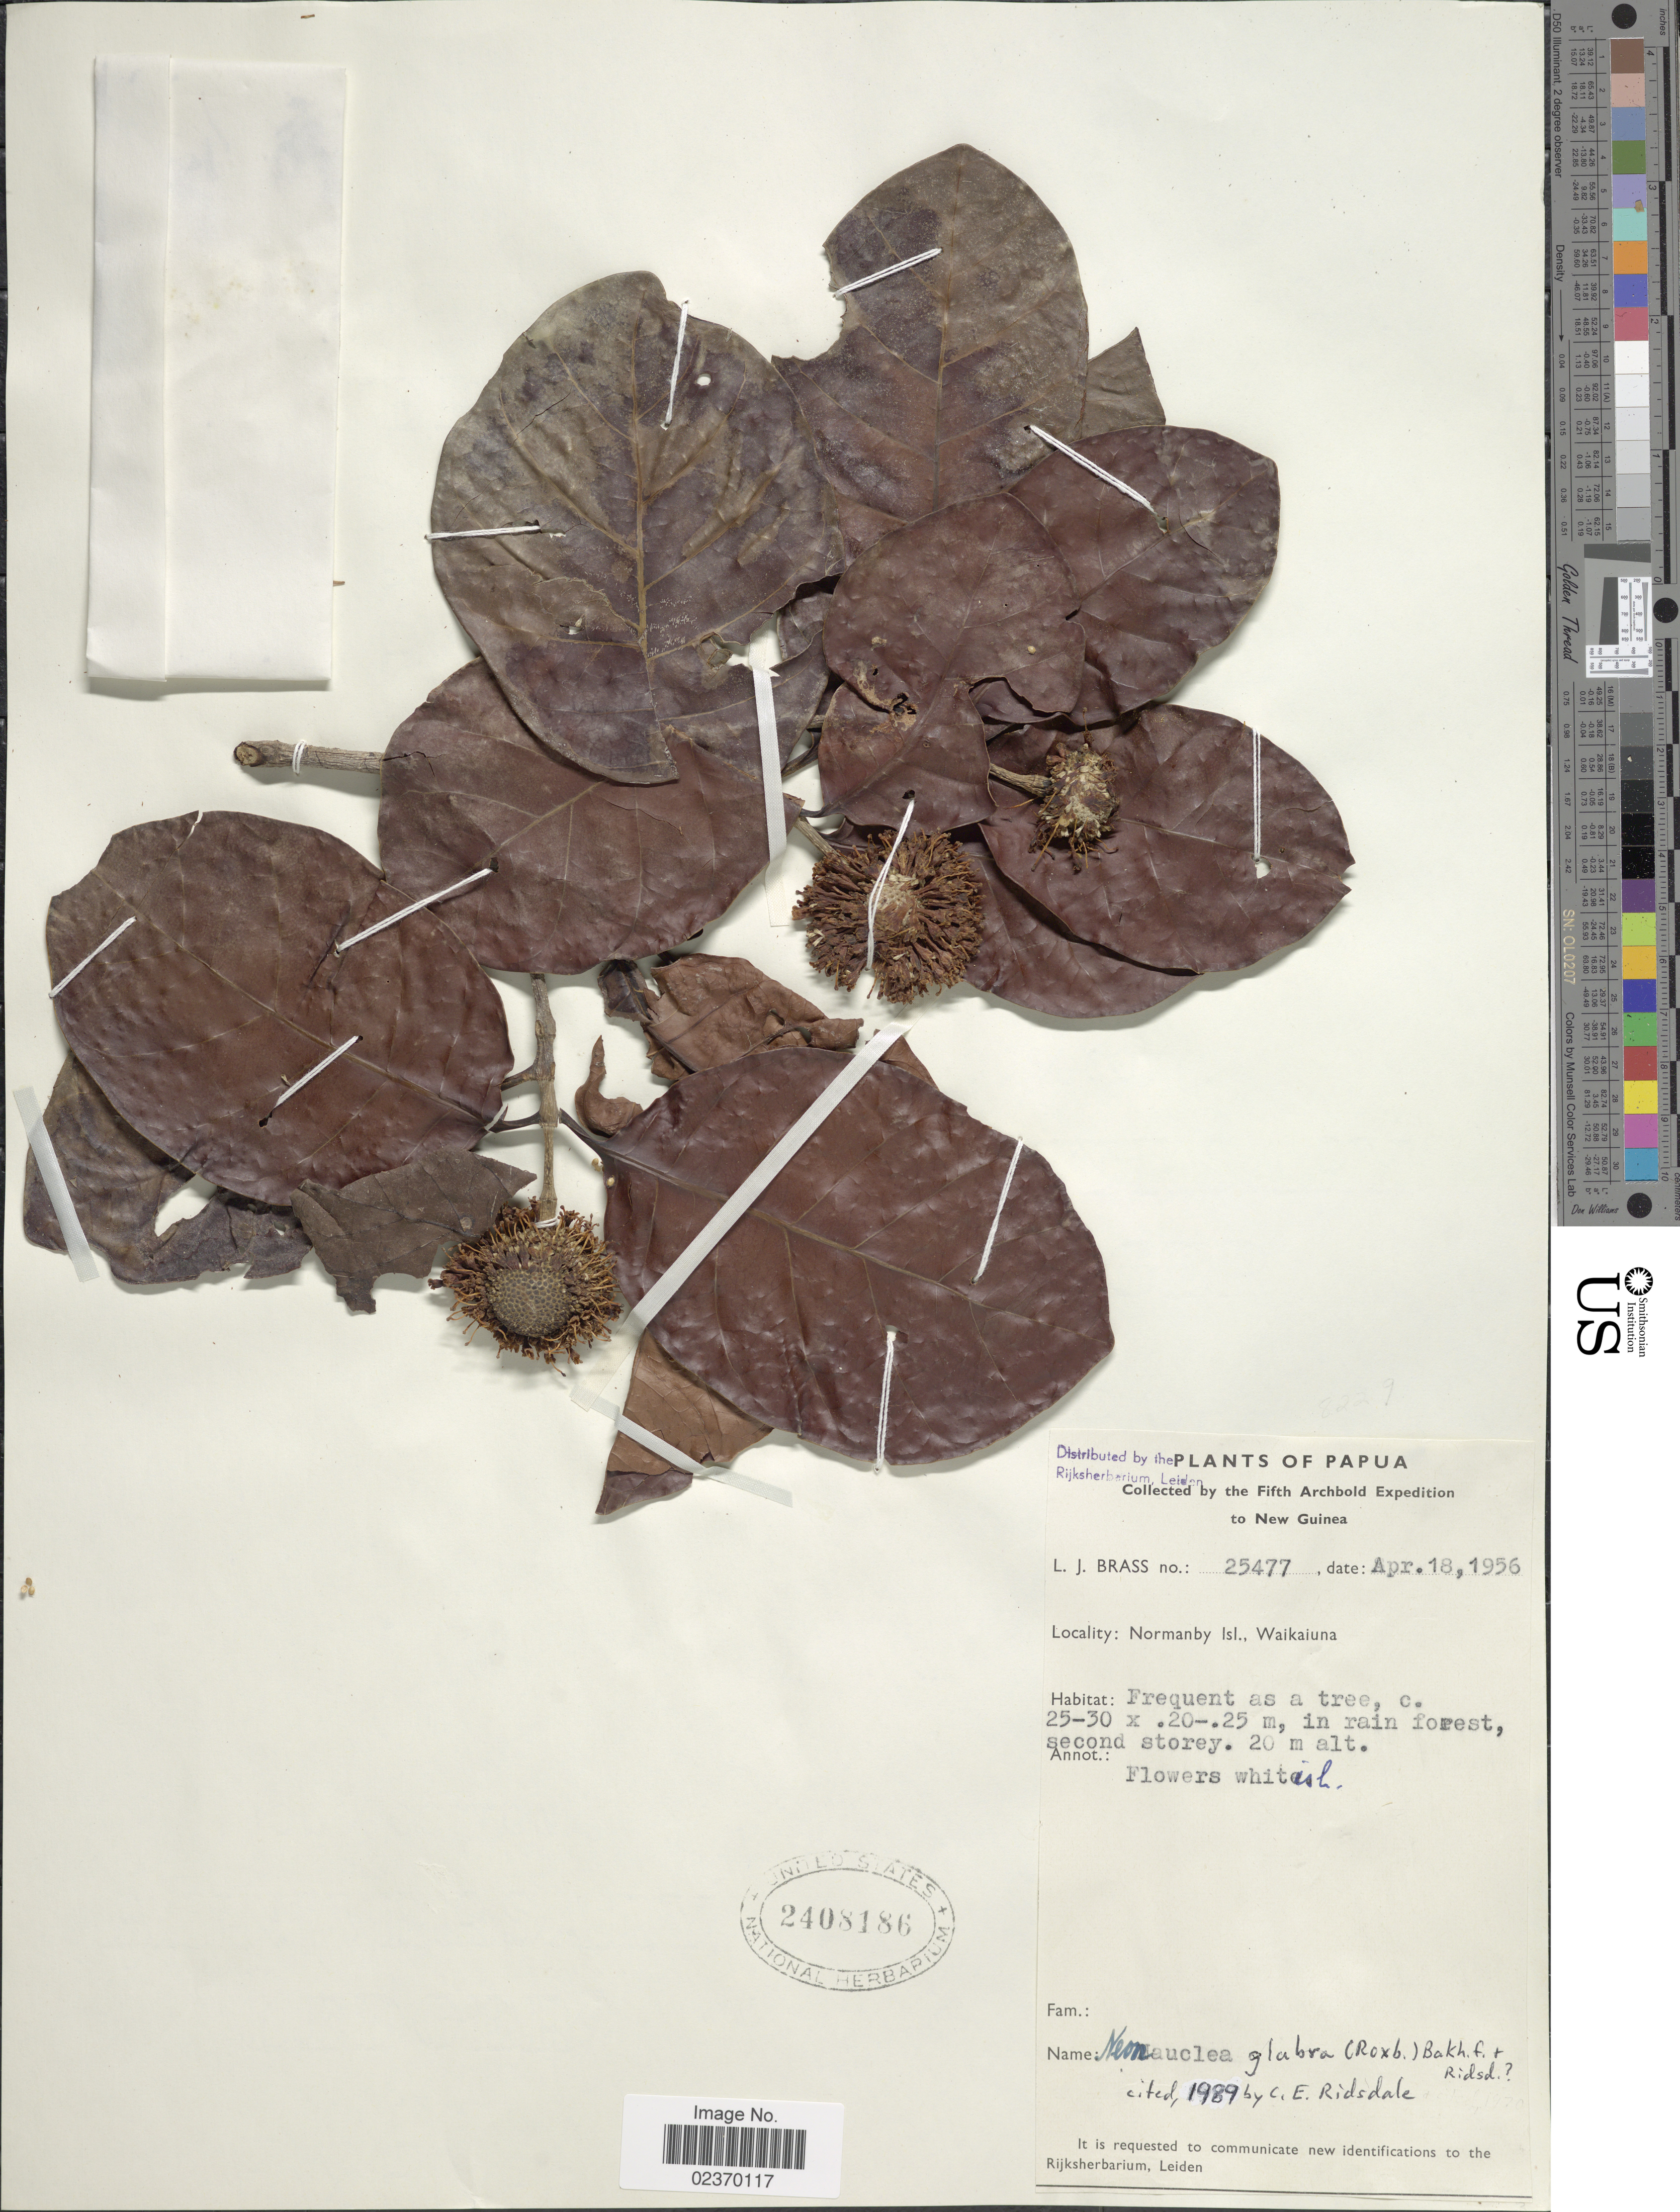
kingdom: Plantae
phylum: Tracheophyta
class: Magnoliopsida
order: Gentianales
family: Rubiaceae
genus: Neonauclea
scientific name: Neonauclea glabra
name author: (Roxb.) Bakh. f. & Risdale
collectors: L. J. Brass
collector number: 25477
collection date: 1956-04-18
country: Papua New Guinea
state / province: Milne Bay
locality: New Guinea, Normanby Isl., Waikaiuna; in rain forest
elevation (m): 20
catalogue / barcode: US 2408186